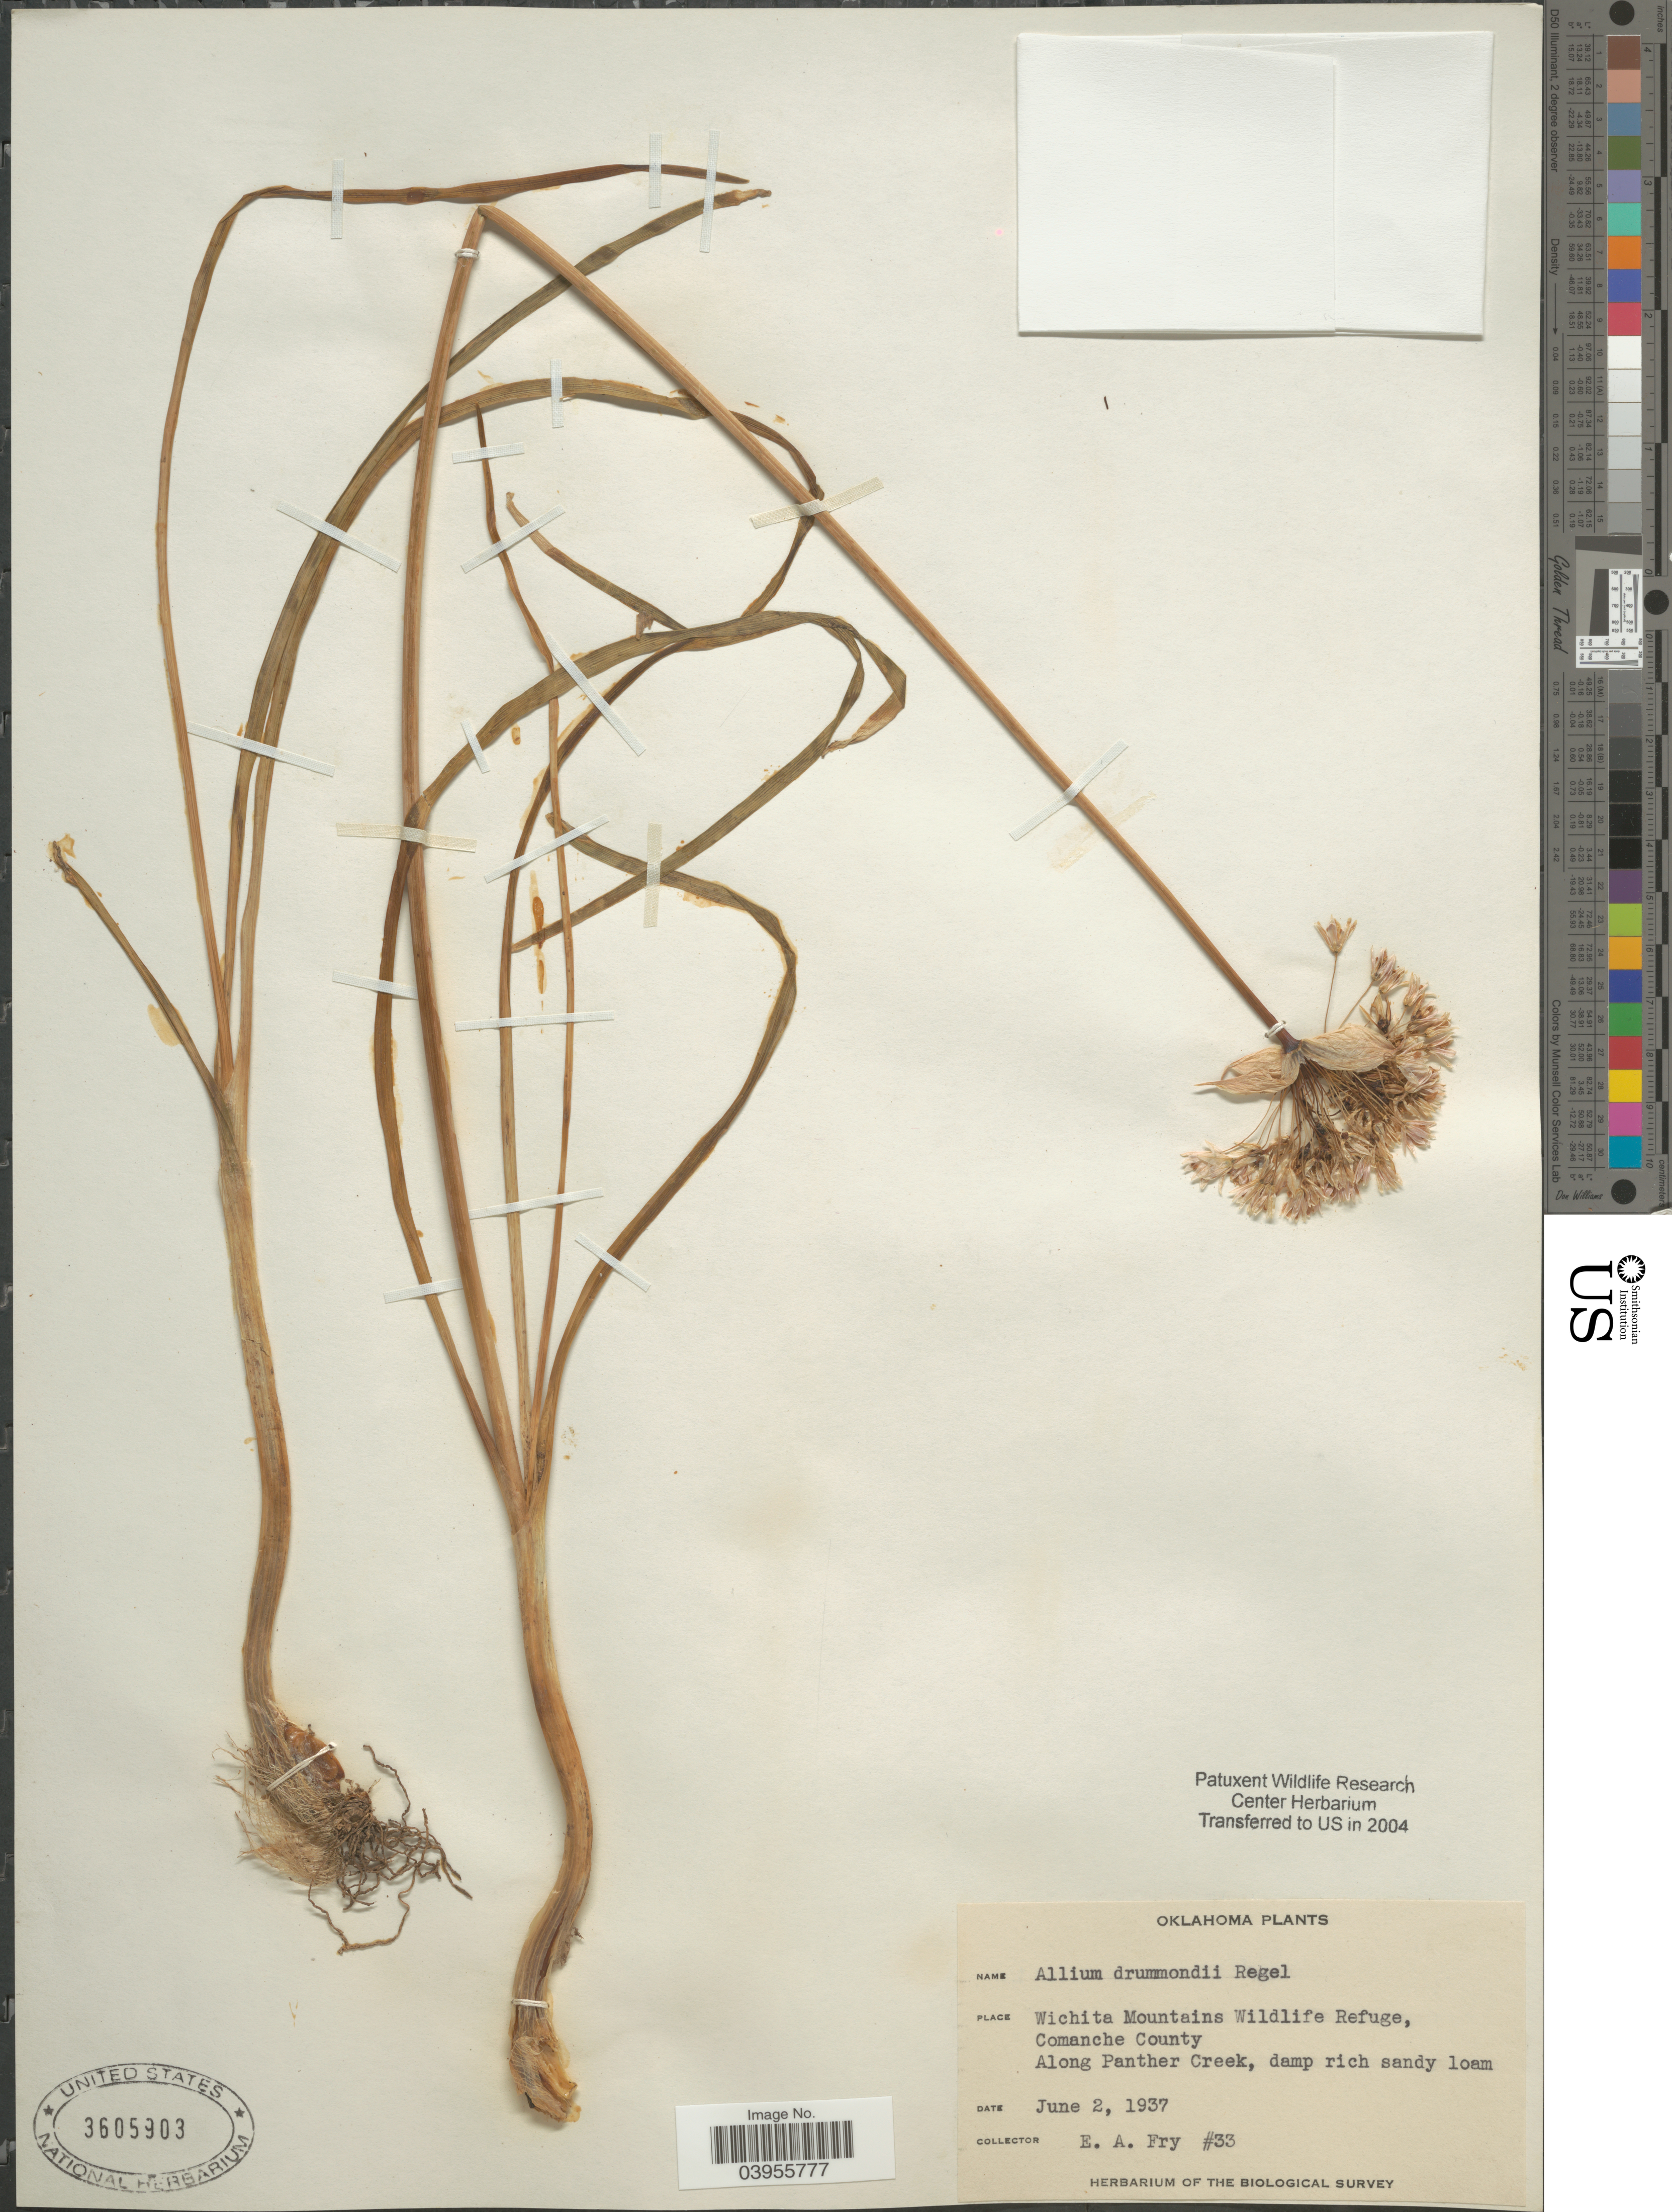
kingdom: Plantae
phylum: Tracheophyta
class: Liliopsida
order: Asparagales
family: Amaryllidaceae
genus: Allium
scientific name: Allium drummondii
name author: Regel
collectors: E. Fry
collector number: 33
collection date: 1937-06-02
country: United States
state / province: Oklahoma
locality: Wichita Mountains Wildlife Refuge, Comanche County. Along Panther Creek.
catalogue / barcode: US 3605903